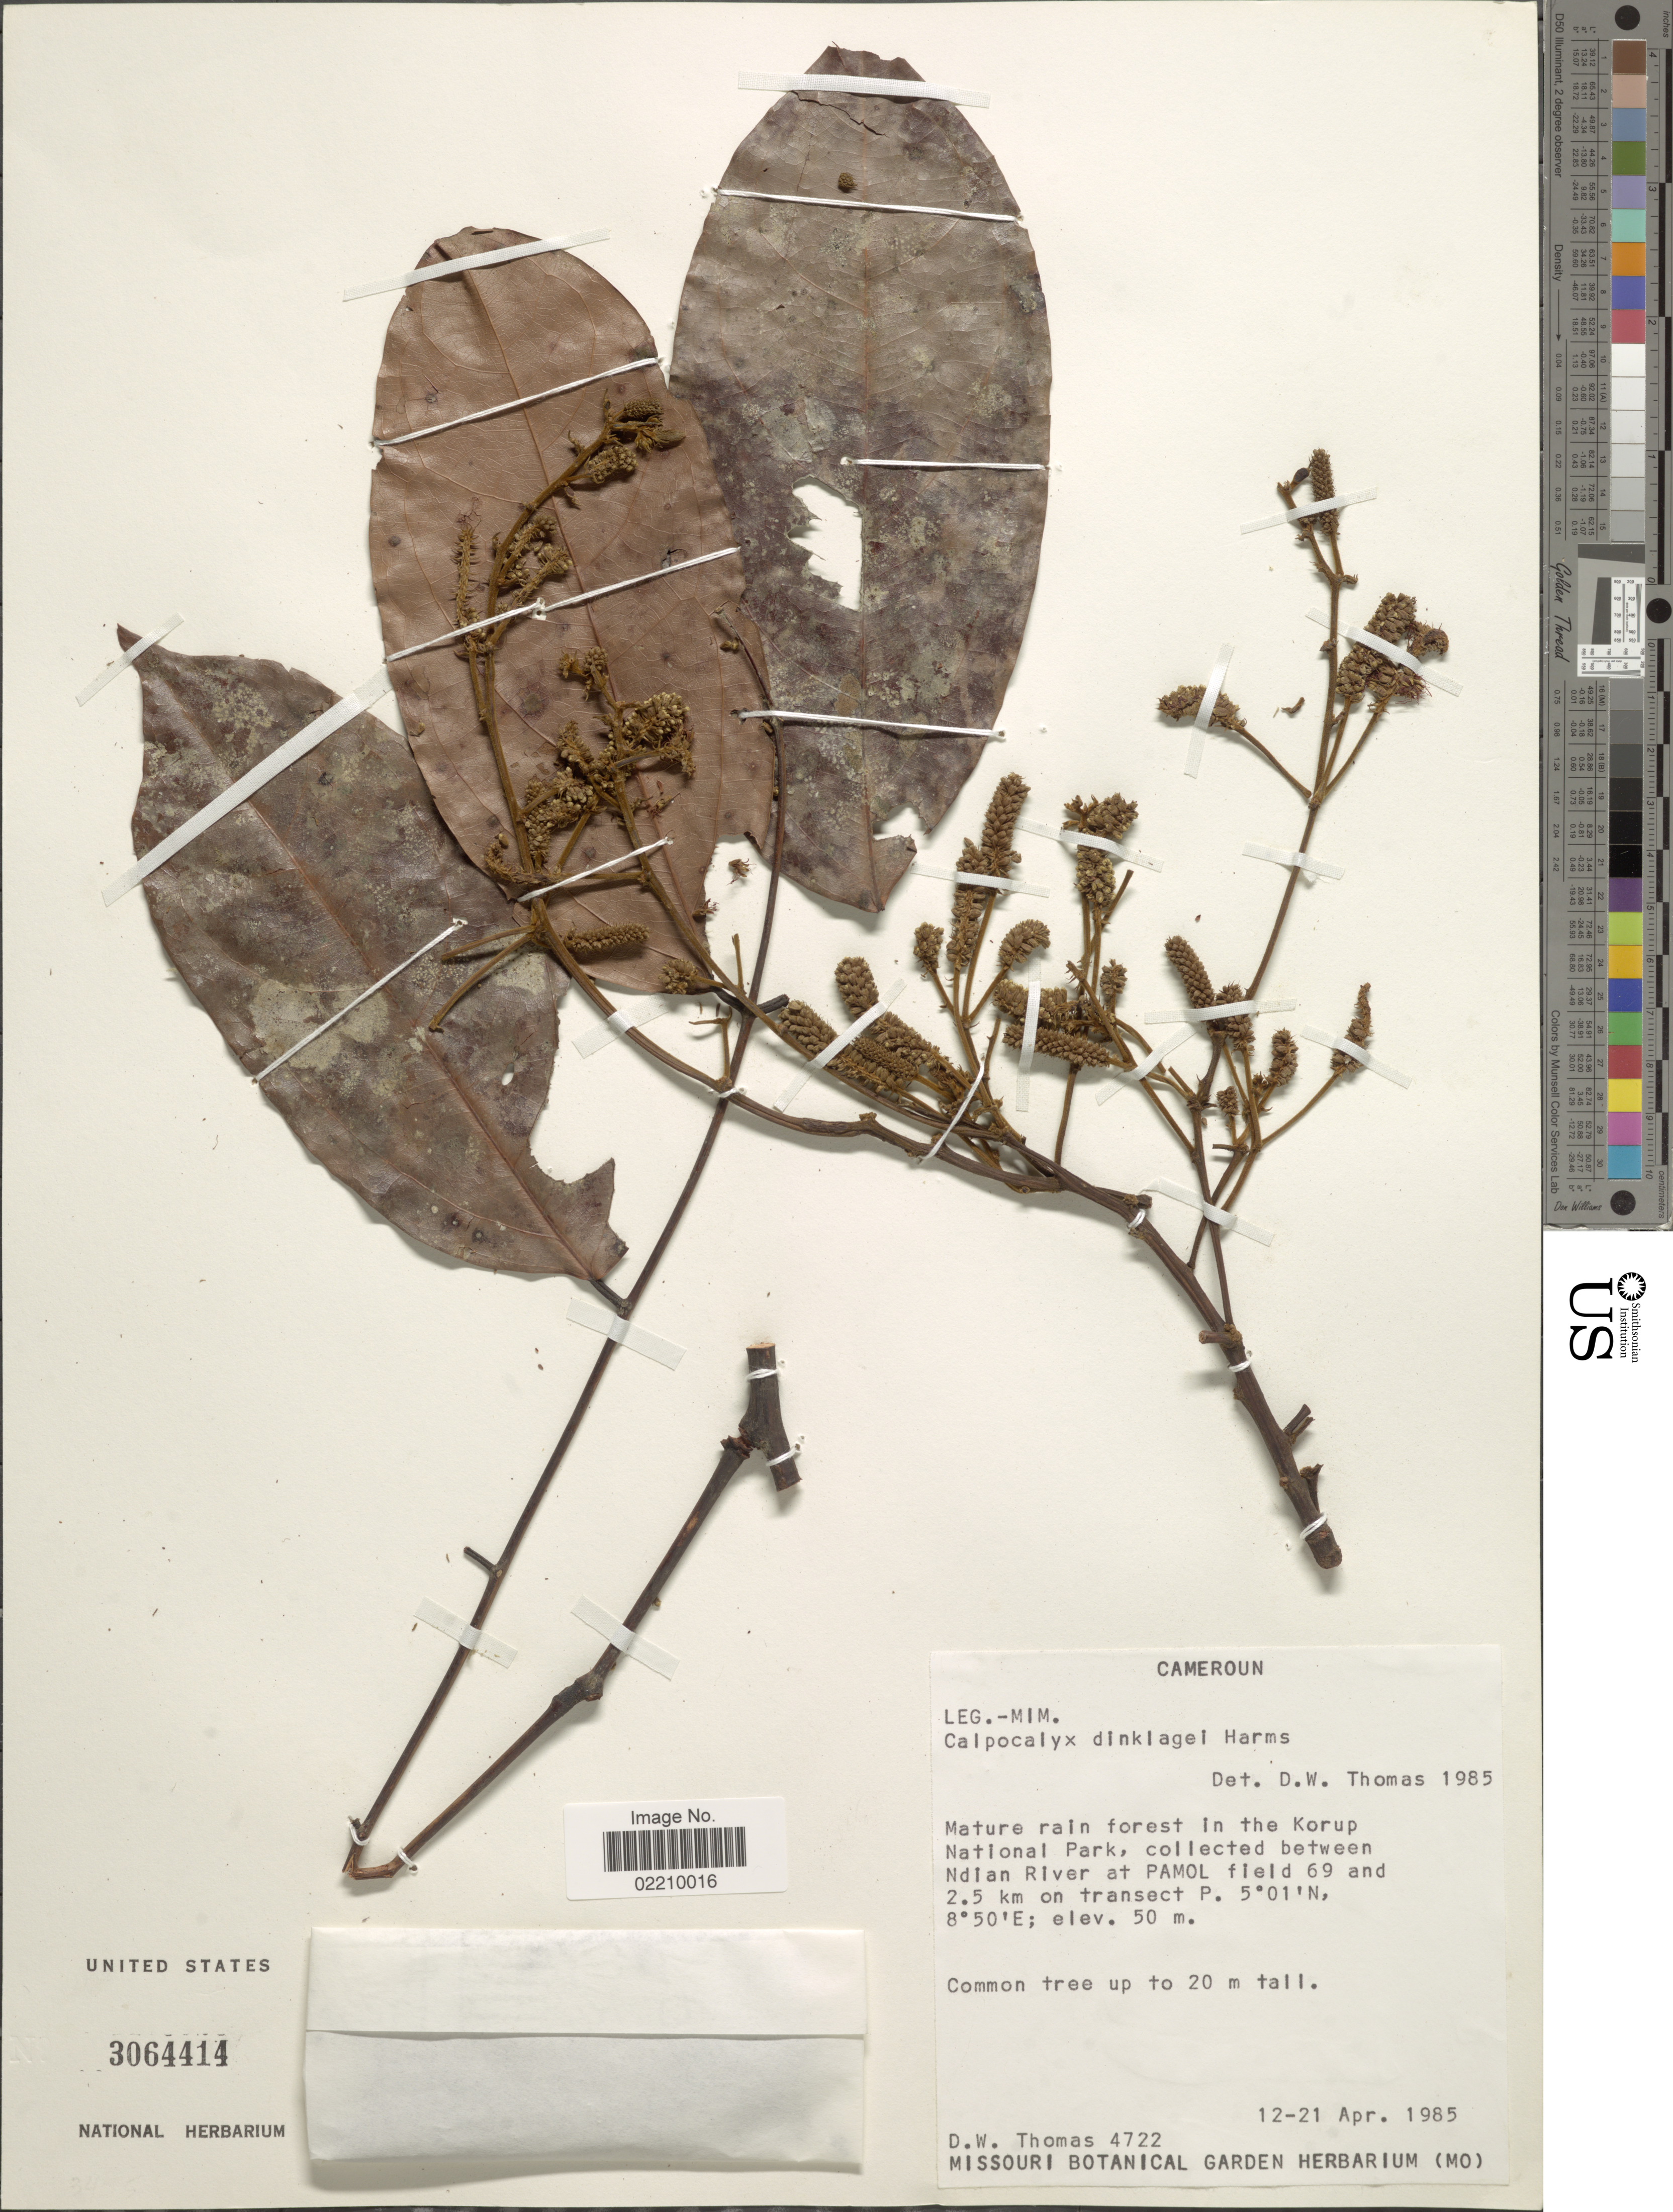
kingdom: Plantae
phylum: Tracheophyta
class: Magnoliopsida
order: Fabales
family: Fabaceae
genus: Calpocalyx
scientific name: Calpocalyx dinklagei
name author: Harms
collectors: D. W. Thomas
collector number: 4722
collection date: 1985-04-12/1985-04-21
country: Cameroon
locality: Korup National Park, between Ndian River at Pamol field 69 and 2.5 km on transect P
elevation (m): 50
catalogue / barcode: US 3064414